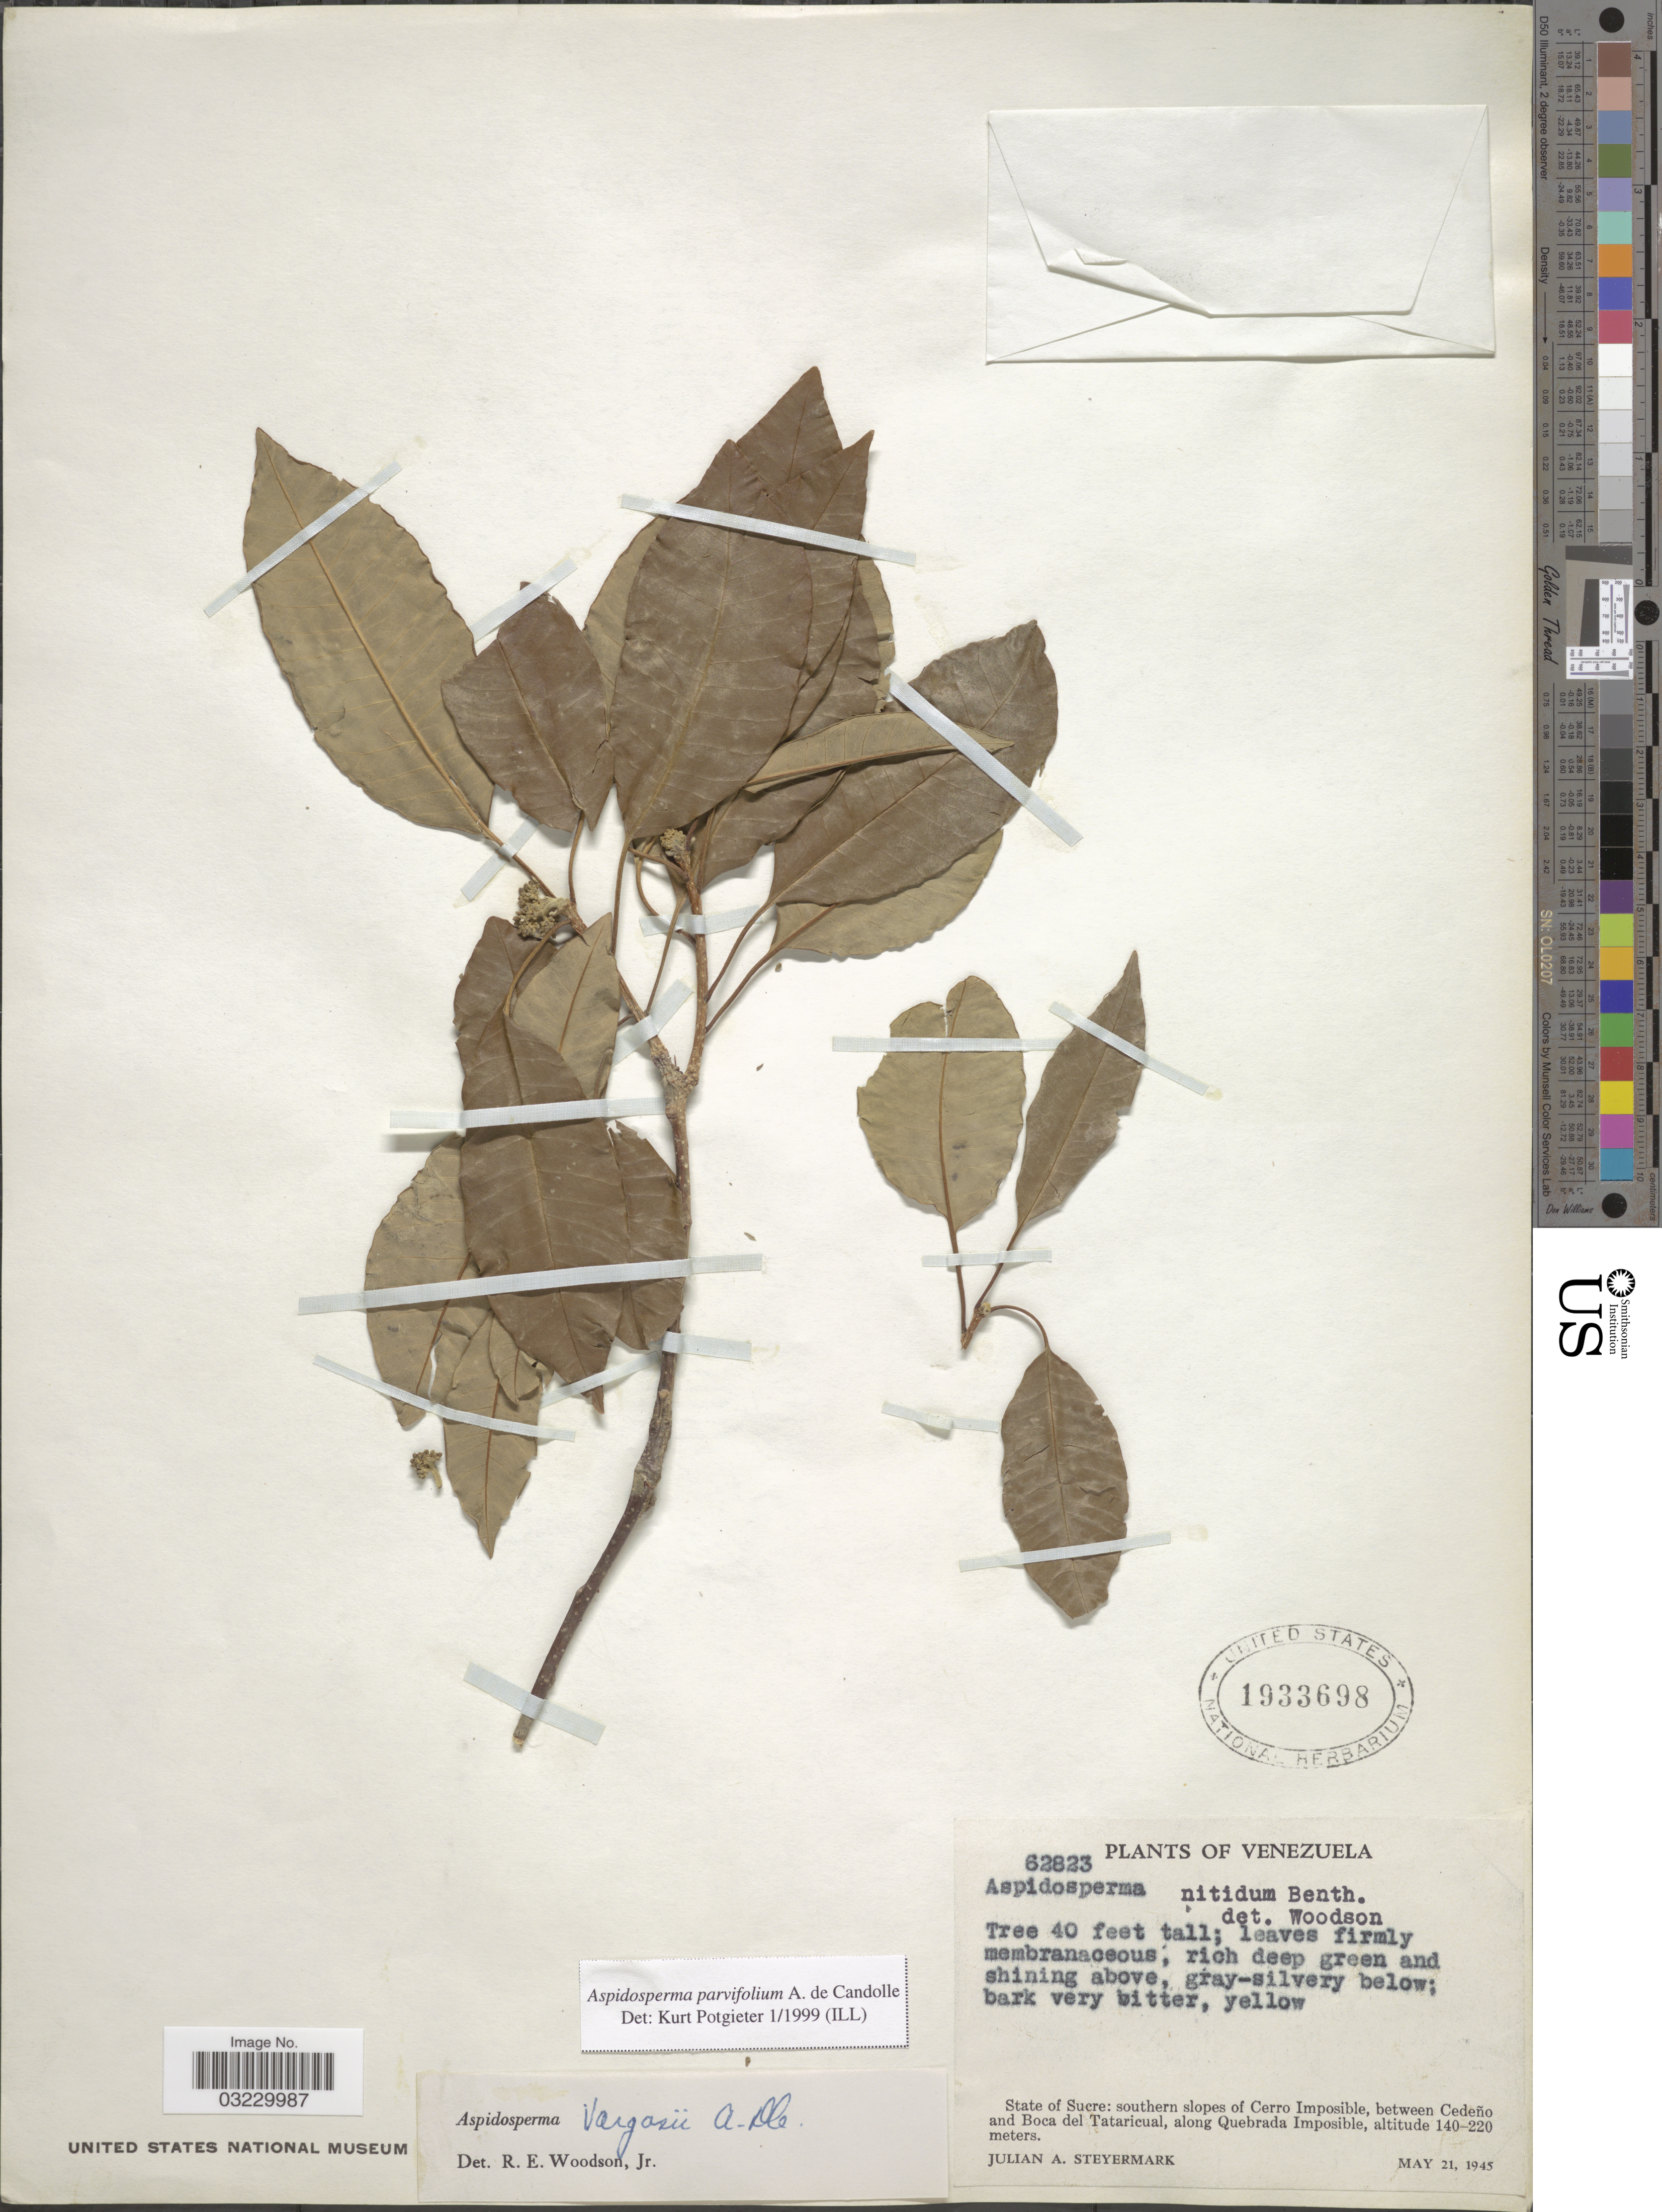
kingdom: Plantae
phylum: Tracheophyta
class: Magnoliopsida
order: Gentianales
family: Apocynaceae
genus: Aspidosperma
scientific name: Aspidosperma parvifolium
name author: A. DC.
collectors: J. Steyermark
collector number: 62823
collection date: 1945-05-21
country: Venezuela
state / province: Sucre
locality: Southern slopes of Cerro Imposible, between Cedeño and Boca del Tataricual, along Quebrada Imposible.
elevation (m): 140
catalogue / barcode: US 1933698